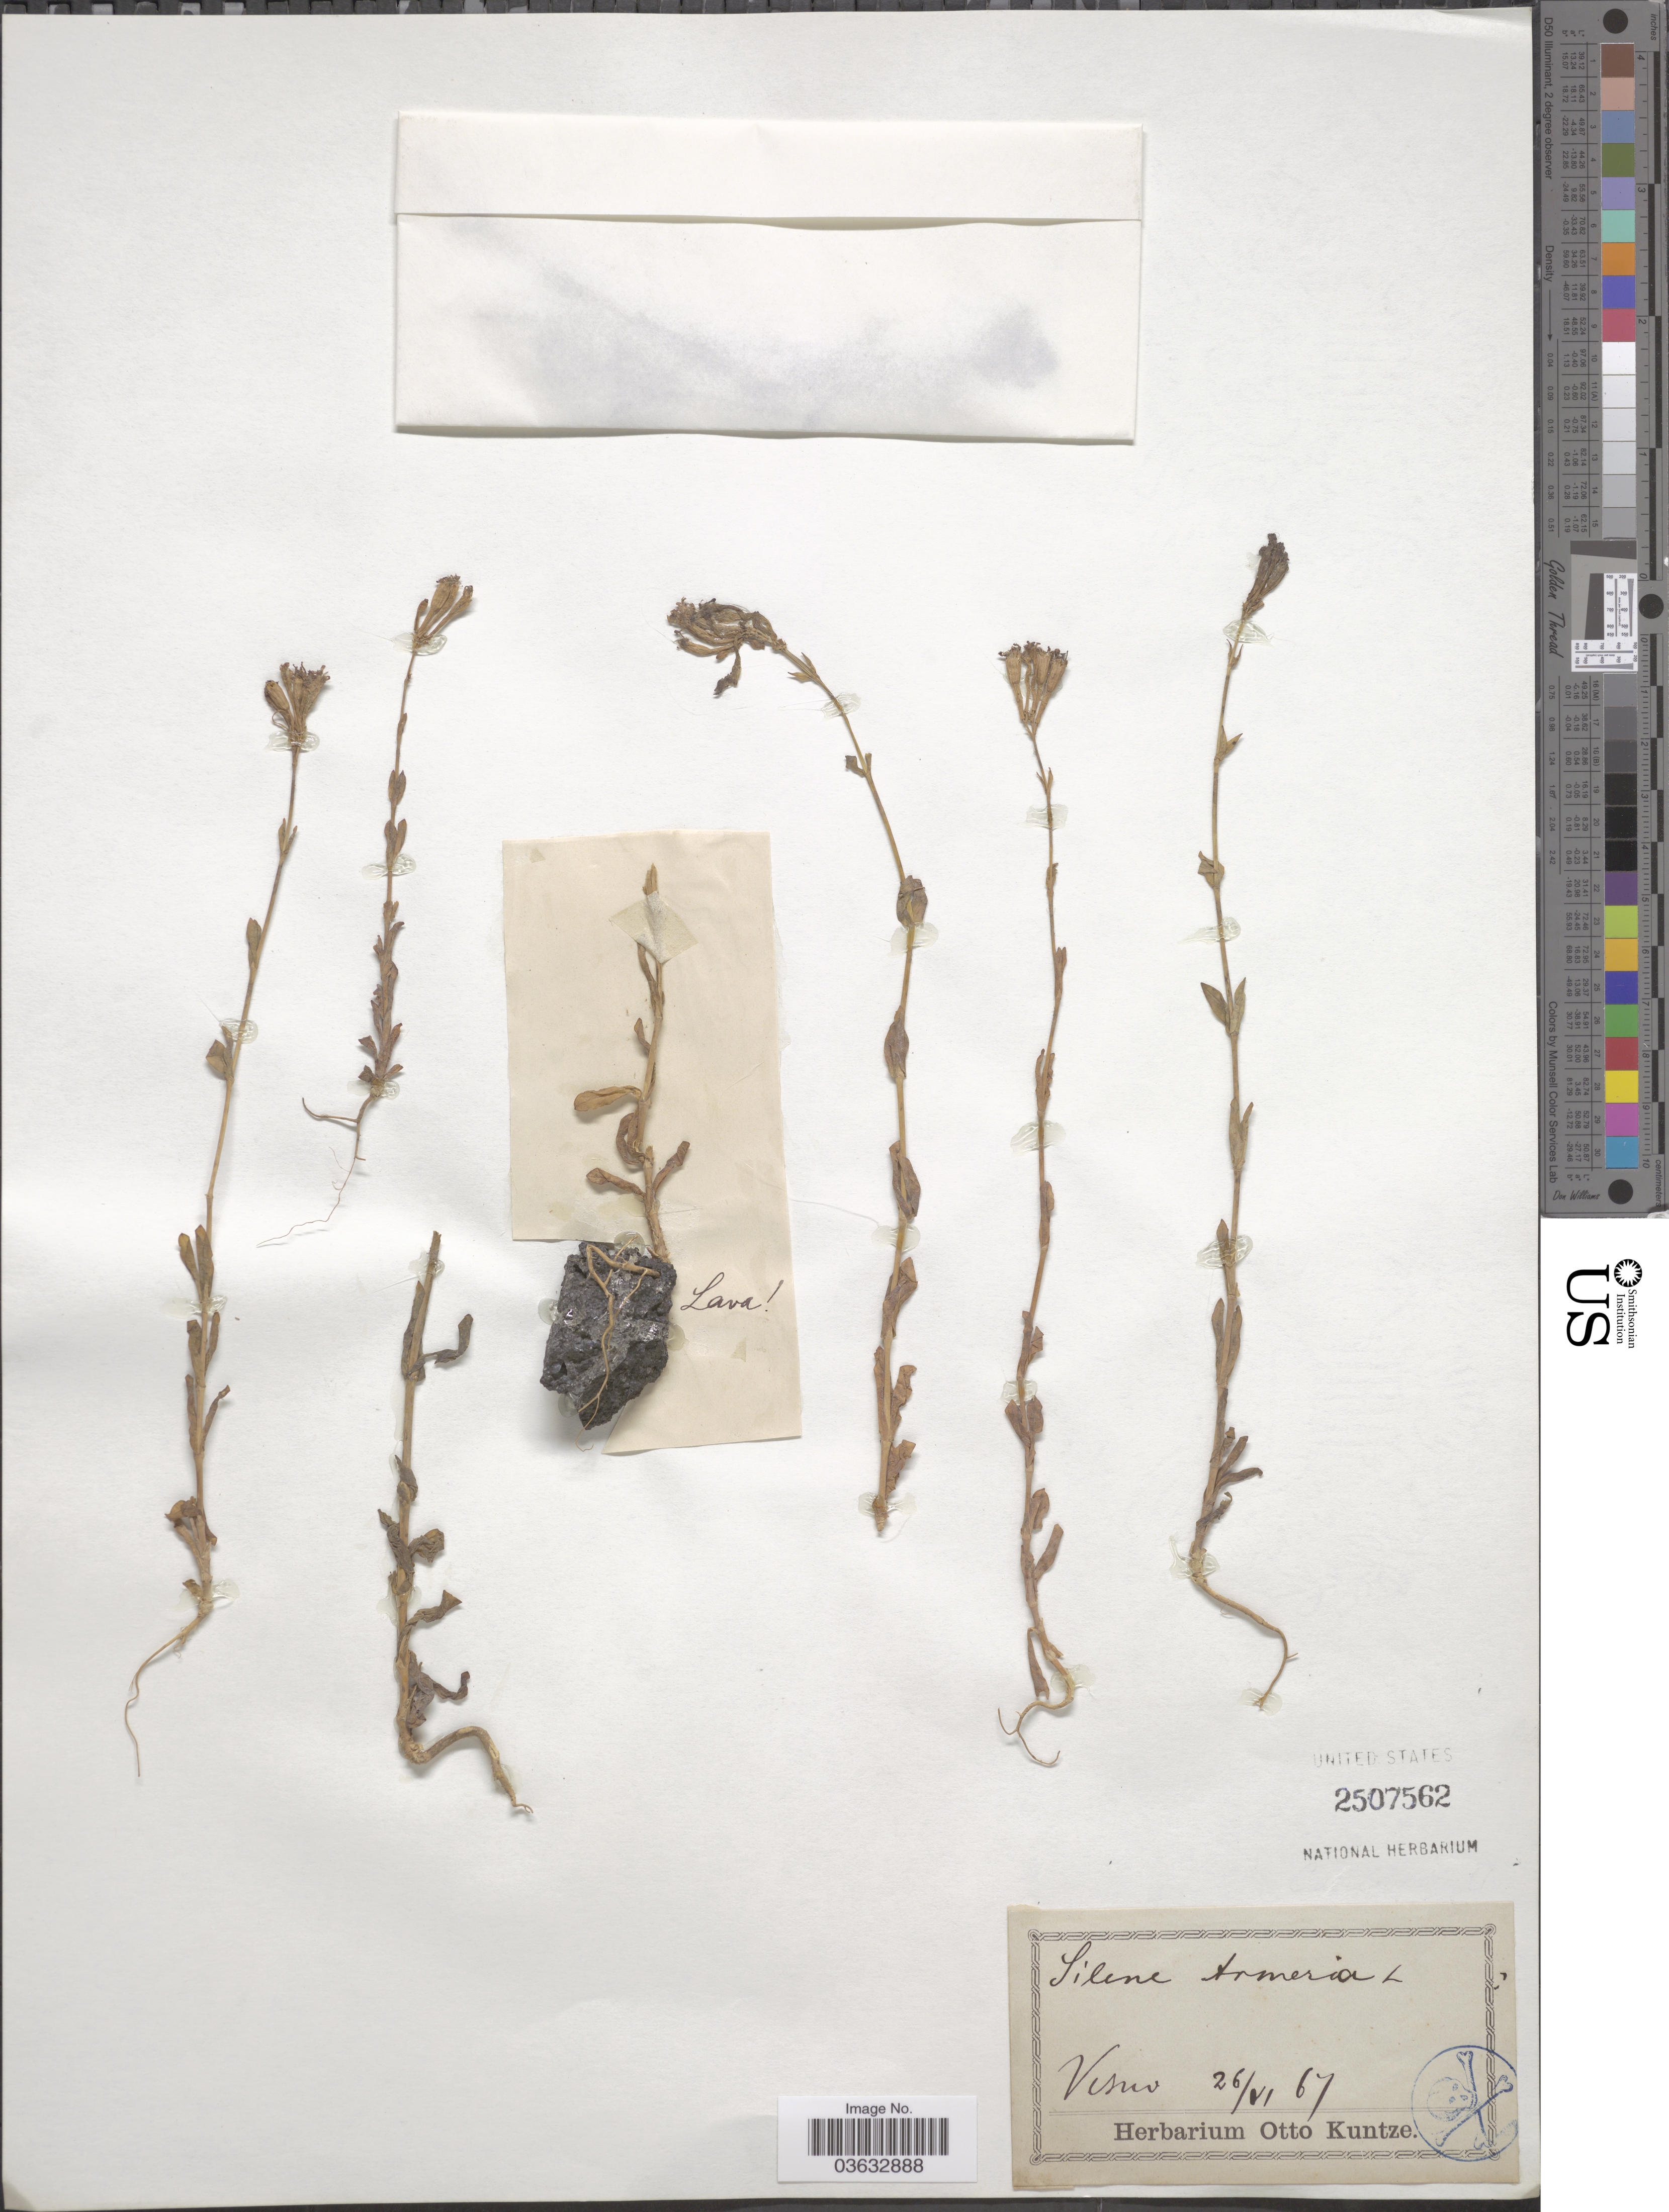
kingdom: Plantae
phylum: Tracheophyta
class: Magnoliopsida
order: Caryophyllales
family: Caryophyllaceae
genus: Atocion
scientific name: Atocion armeria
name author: (L.) Raf.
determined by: U.S. National Herbarium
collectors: ex herb. Otto Kuntze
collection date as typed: Transcribed d/m/y: 26/6/67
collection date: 1867-06-26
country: Italy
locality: Vesuv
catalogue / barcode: US 2507562